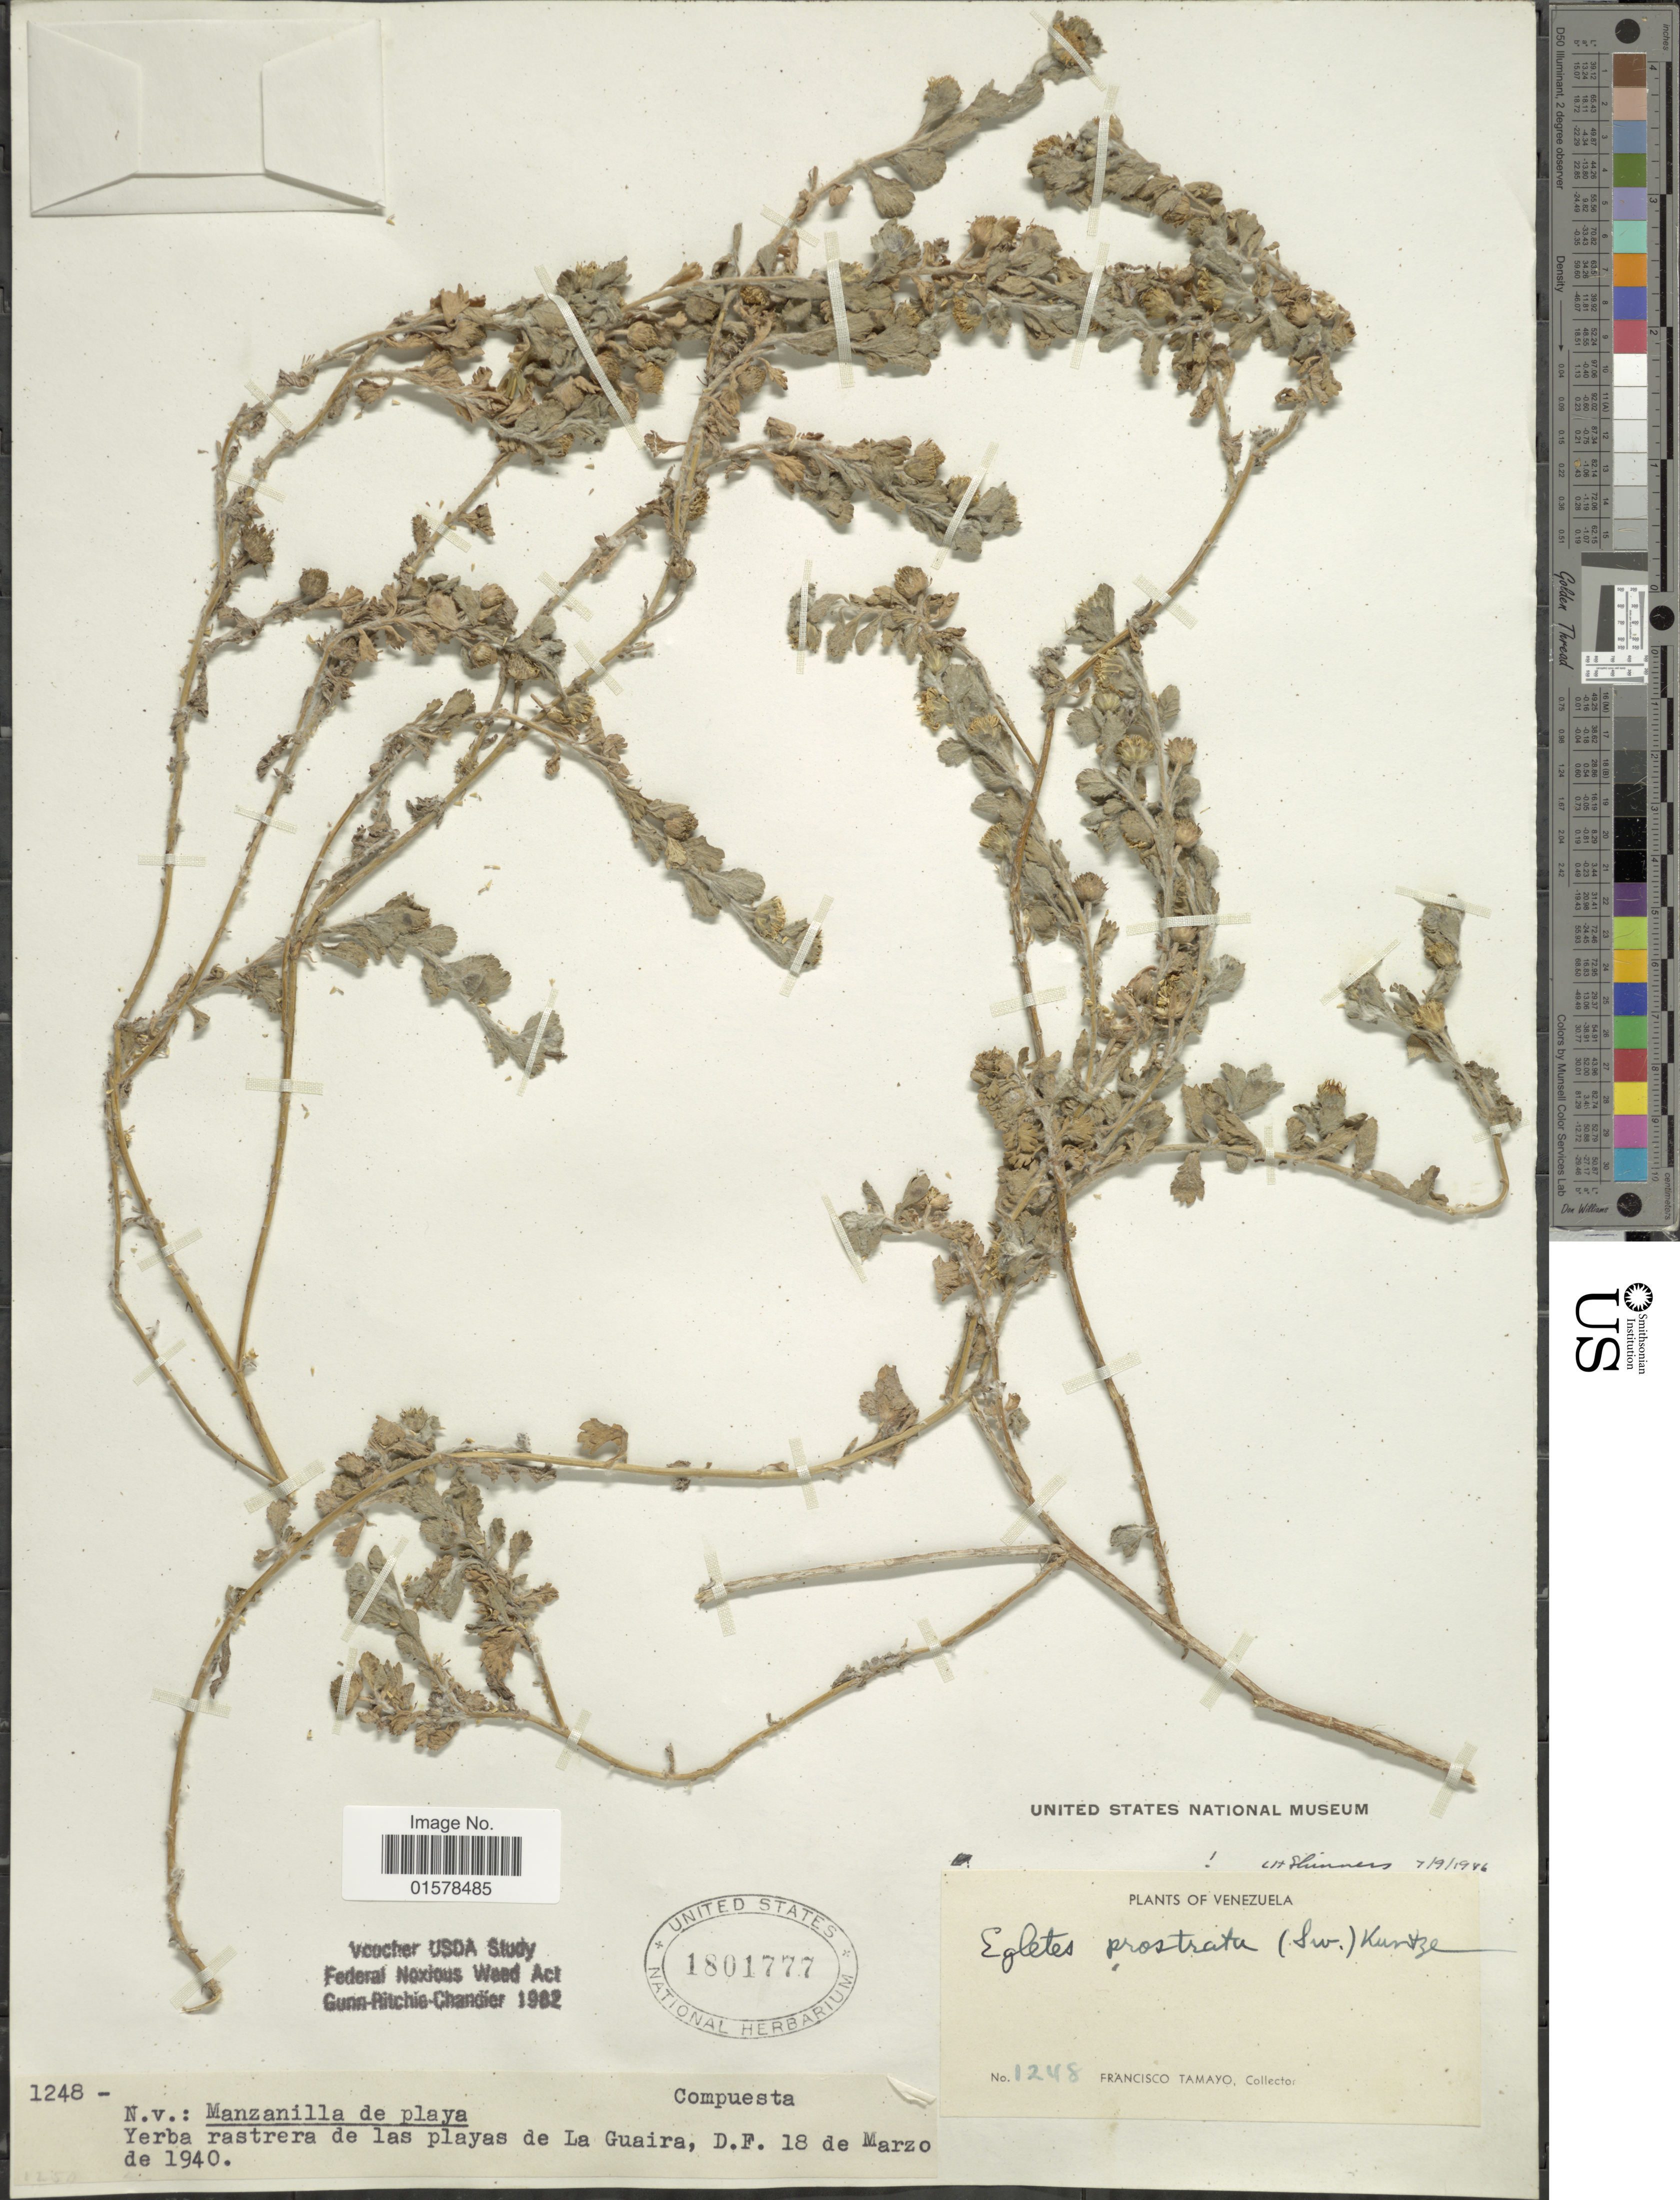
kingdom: Plantae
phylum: Tracheophyta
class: Magnoliopsida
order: Asterales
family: Asteraceae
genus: Egletes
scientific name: Egletes prostrata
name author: (Sw.) Kuntze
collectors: F. Tamayo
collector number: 1248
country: Venezuela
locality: Venezuela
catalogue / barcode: US 1801777